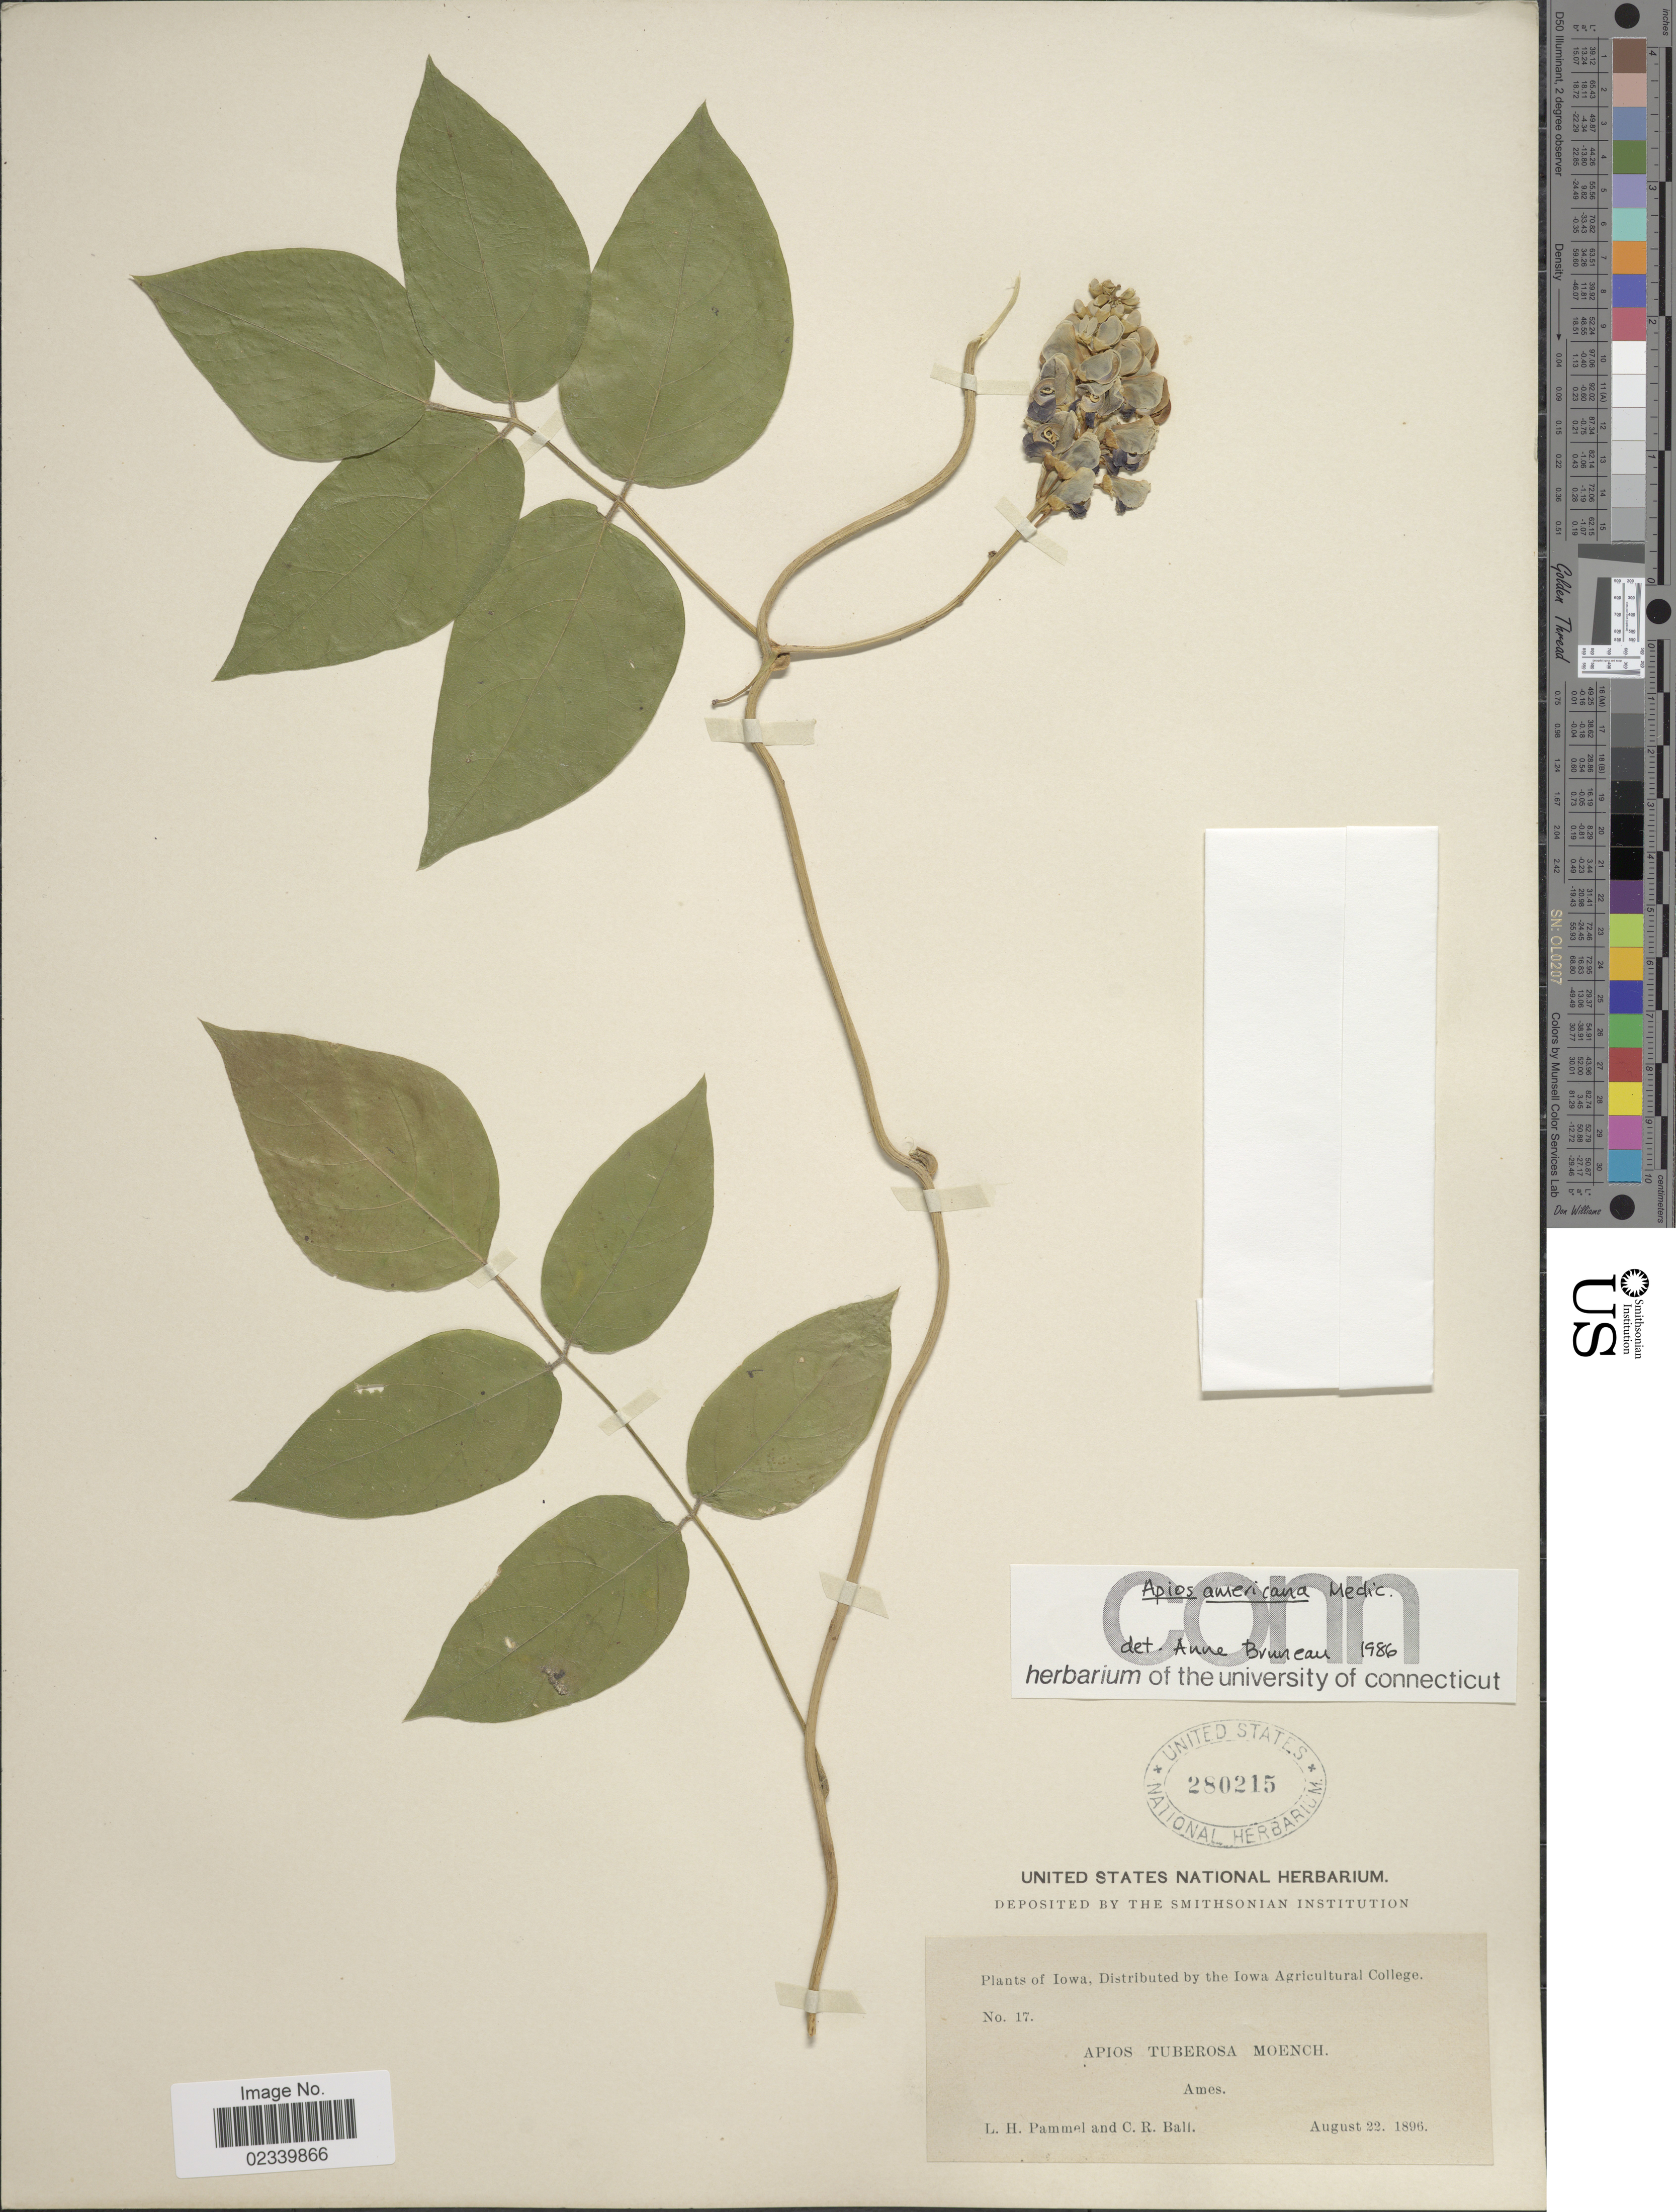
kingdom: Plantae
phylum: Tracheophyta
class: Magnoliopsida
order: Fabales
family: Fabaceae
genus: Apios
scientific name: Apios americana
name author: Medik.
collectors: L. Pammel & C. R. Ball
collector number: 17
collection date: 1896-08-22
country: United States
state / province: Iowa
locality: Iow. Ames,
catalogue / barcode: US 280215